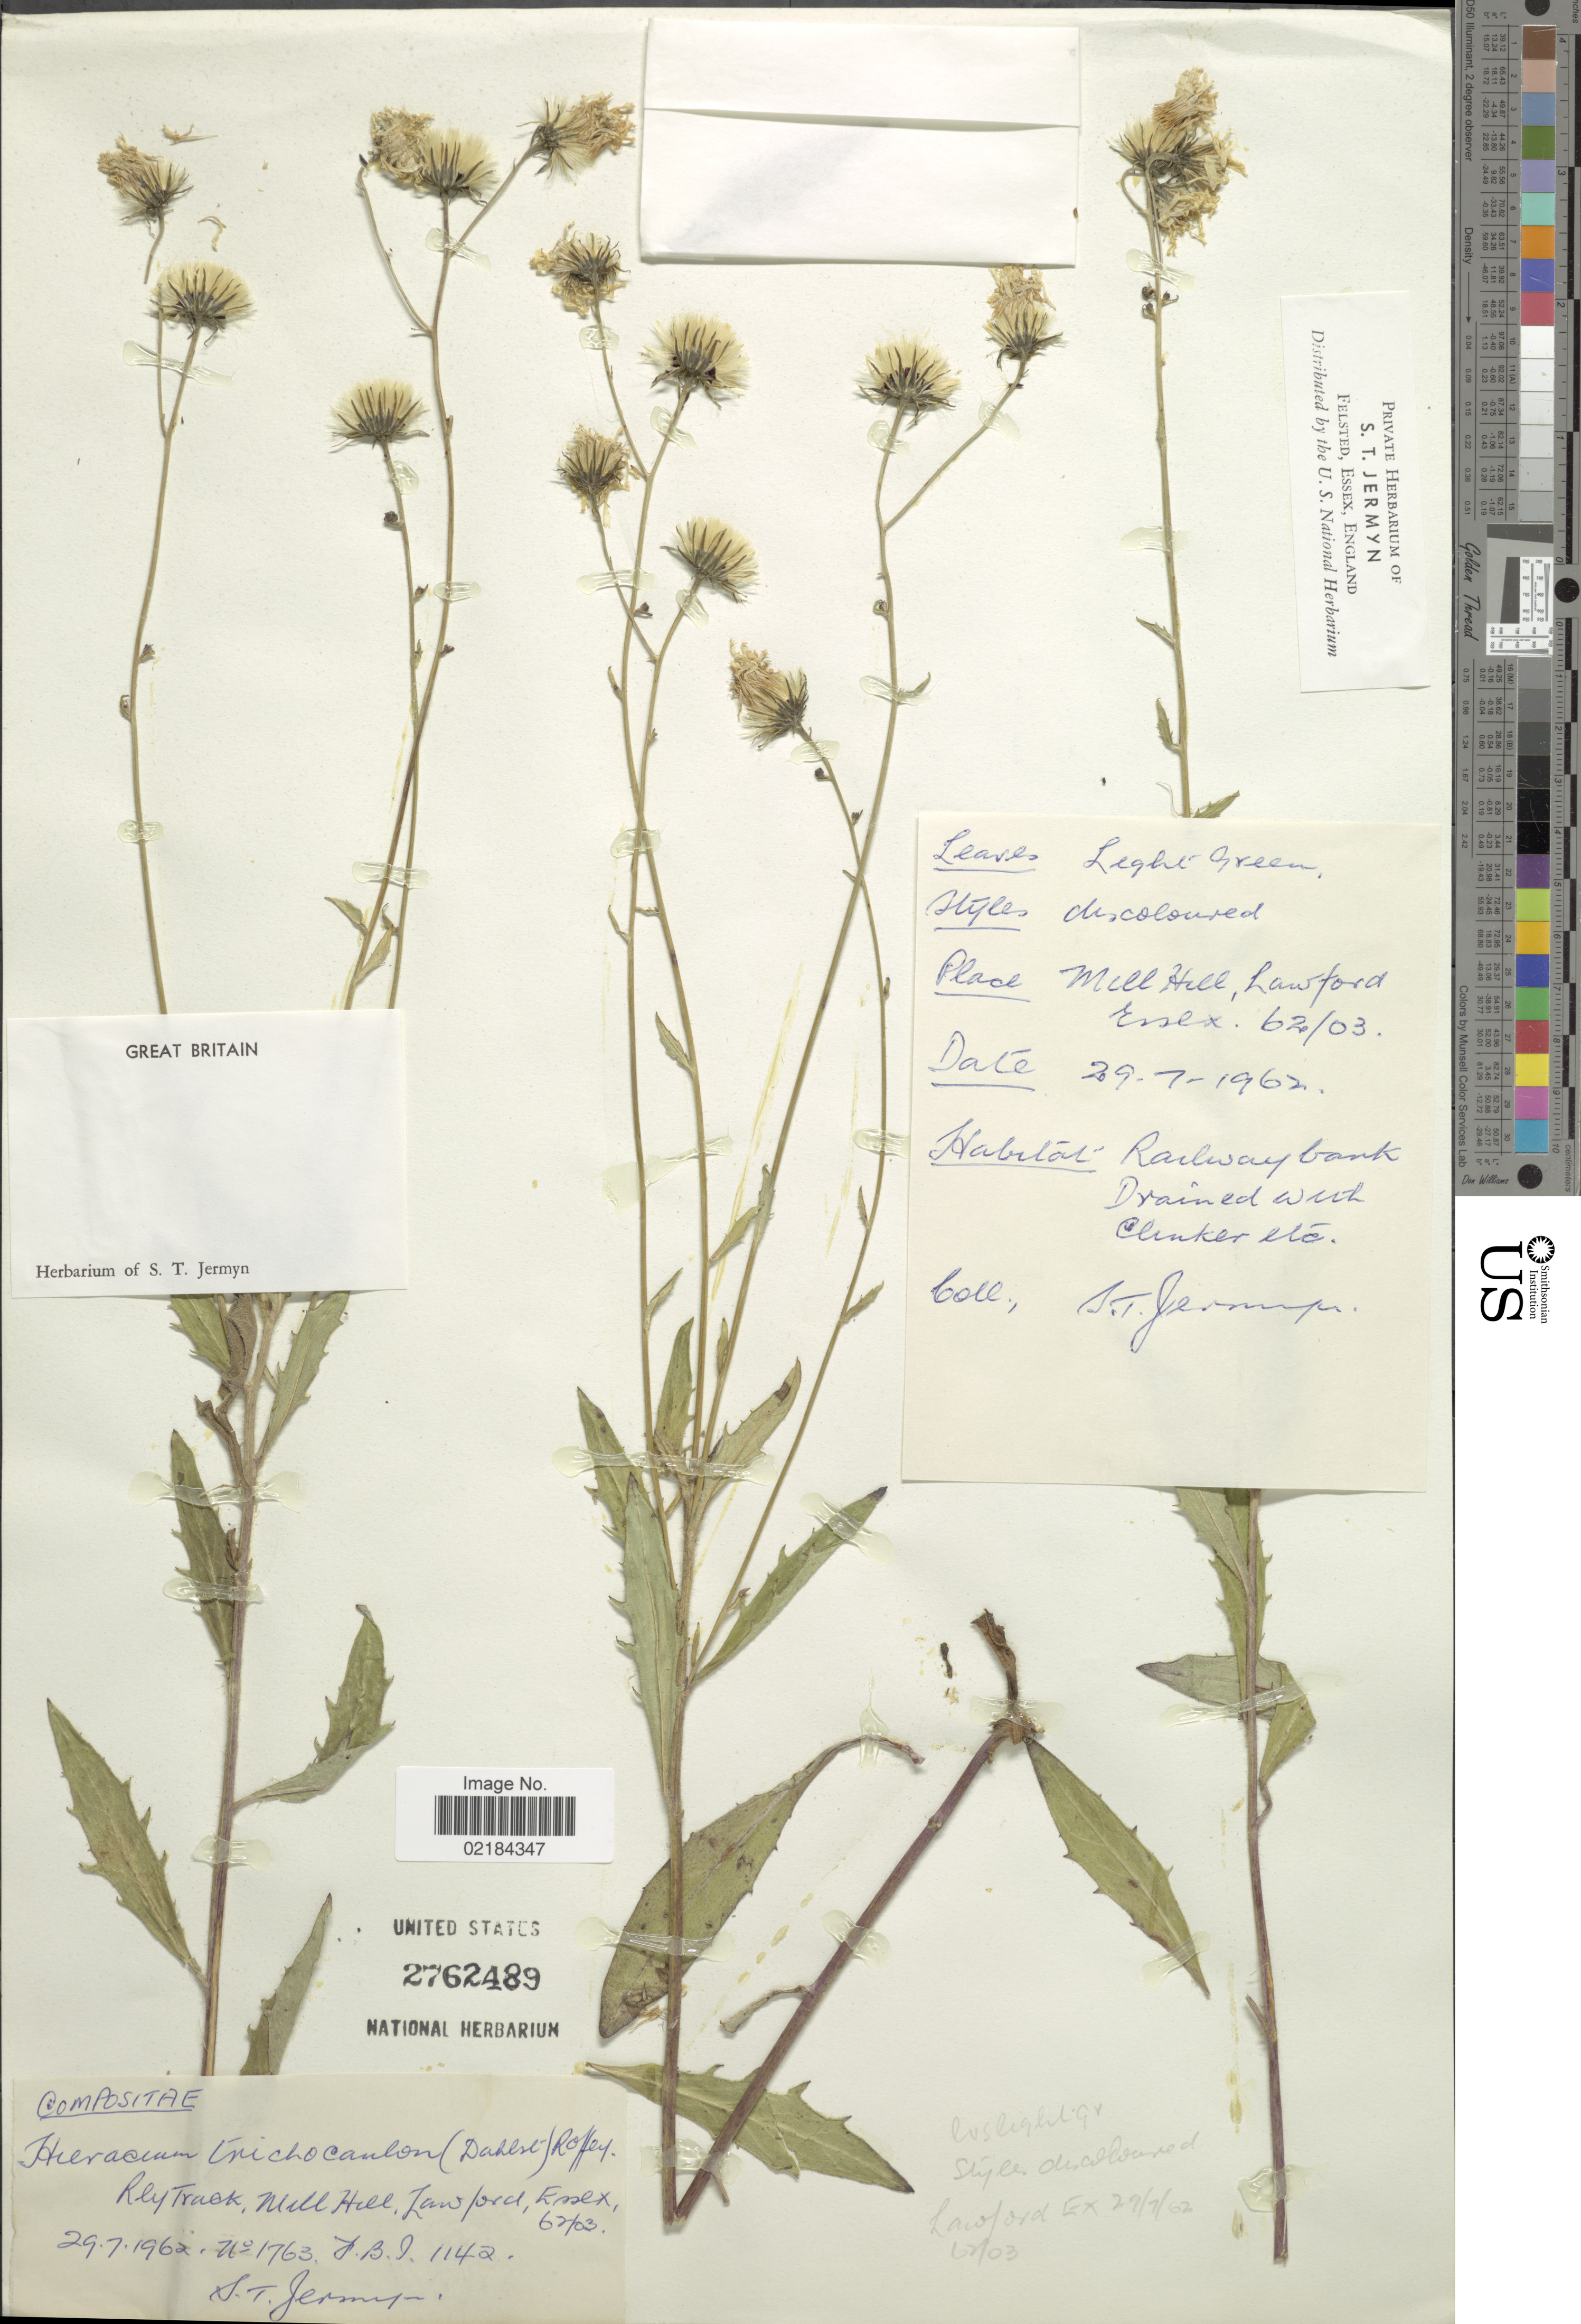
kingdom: Plantae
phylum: Tracheophyta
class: Magnoliopsida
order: Asterales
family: Asteraceae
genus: Hieracium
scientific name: Hieracium trichocaulon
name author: (Dahlst.) Johanss.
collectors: S. Jermyn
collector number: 1763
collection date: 1962-07-29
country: United Kingdom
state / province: England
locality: Great Britain. ReyTrack, Mill Hill, Lawford, Essex 62/03. Railway bank. Drained with Clinker etc.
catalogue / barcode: US 2762489